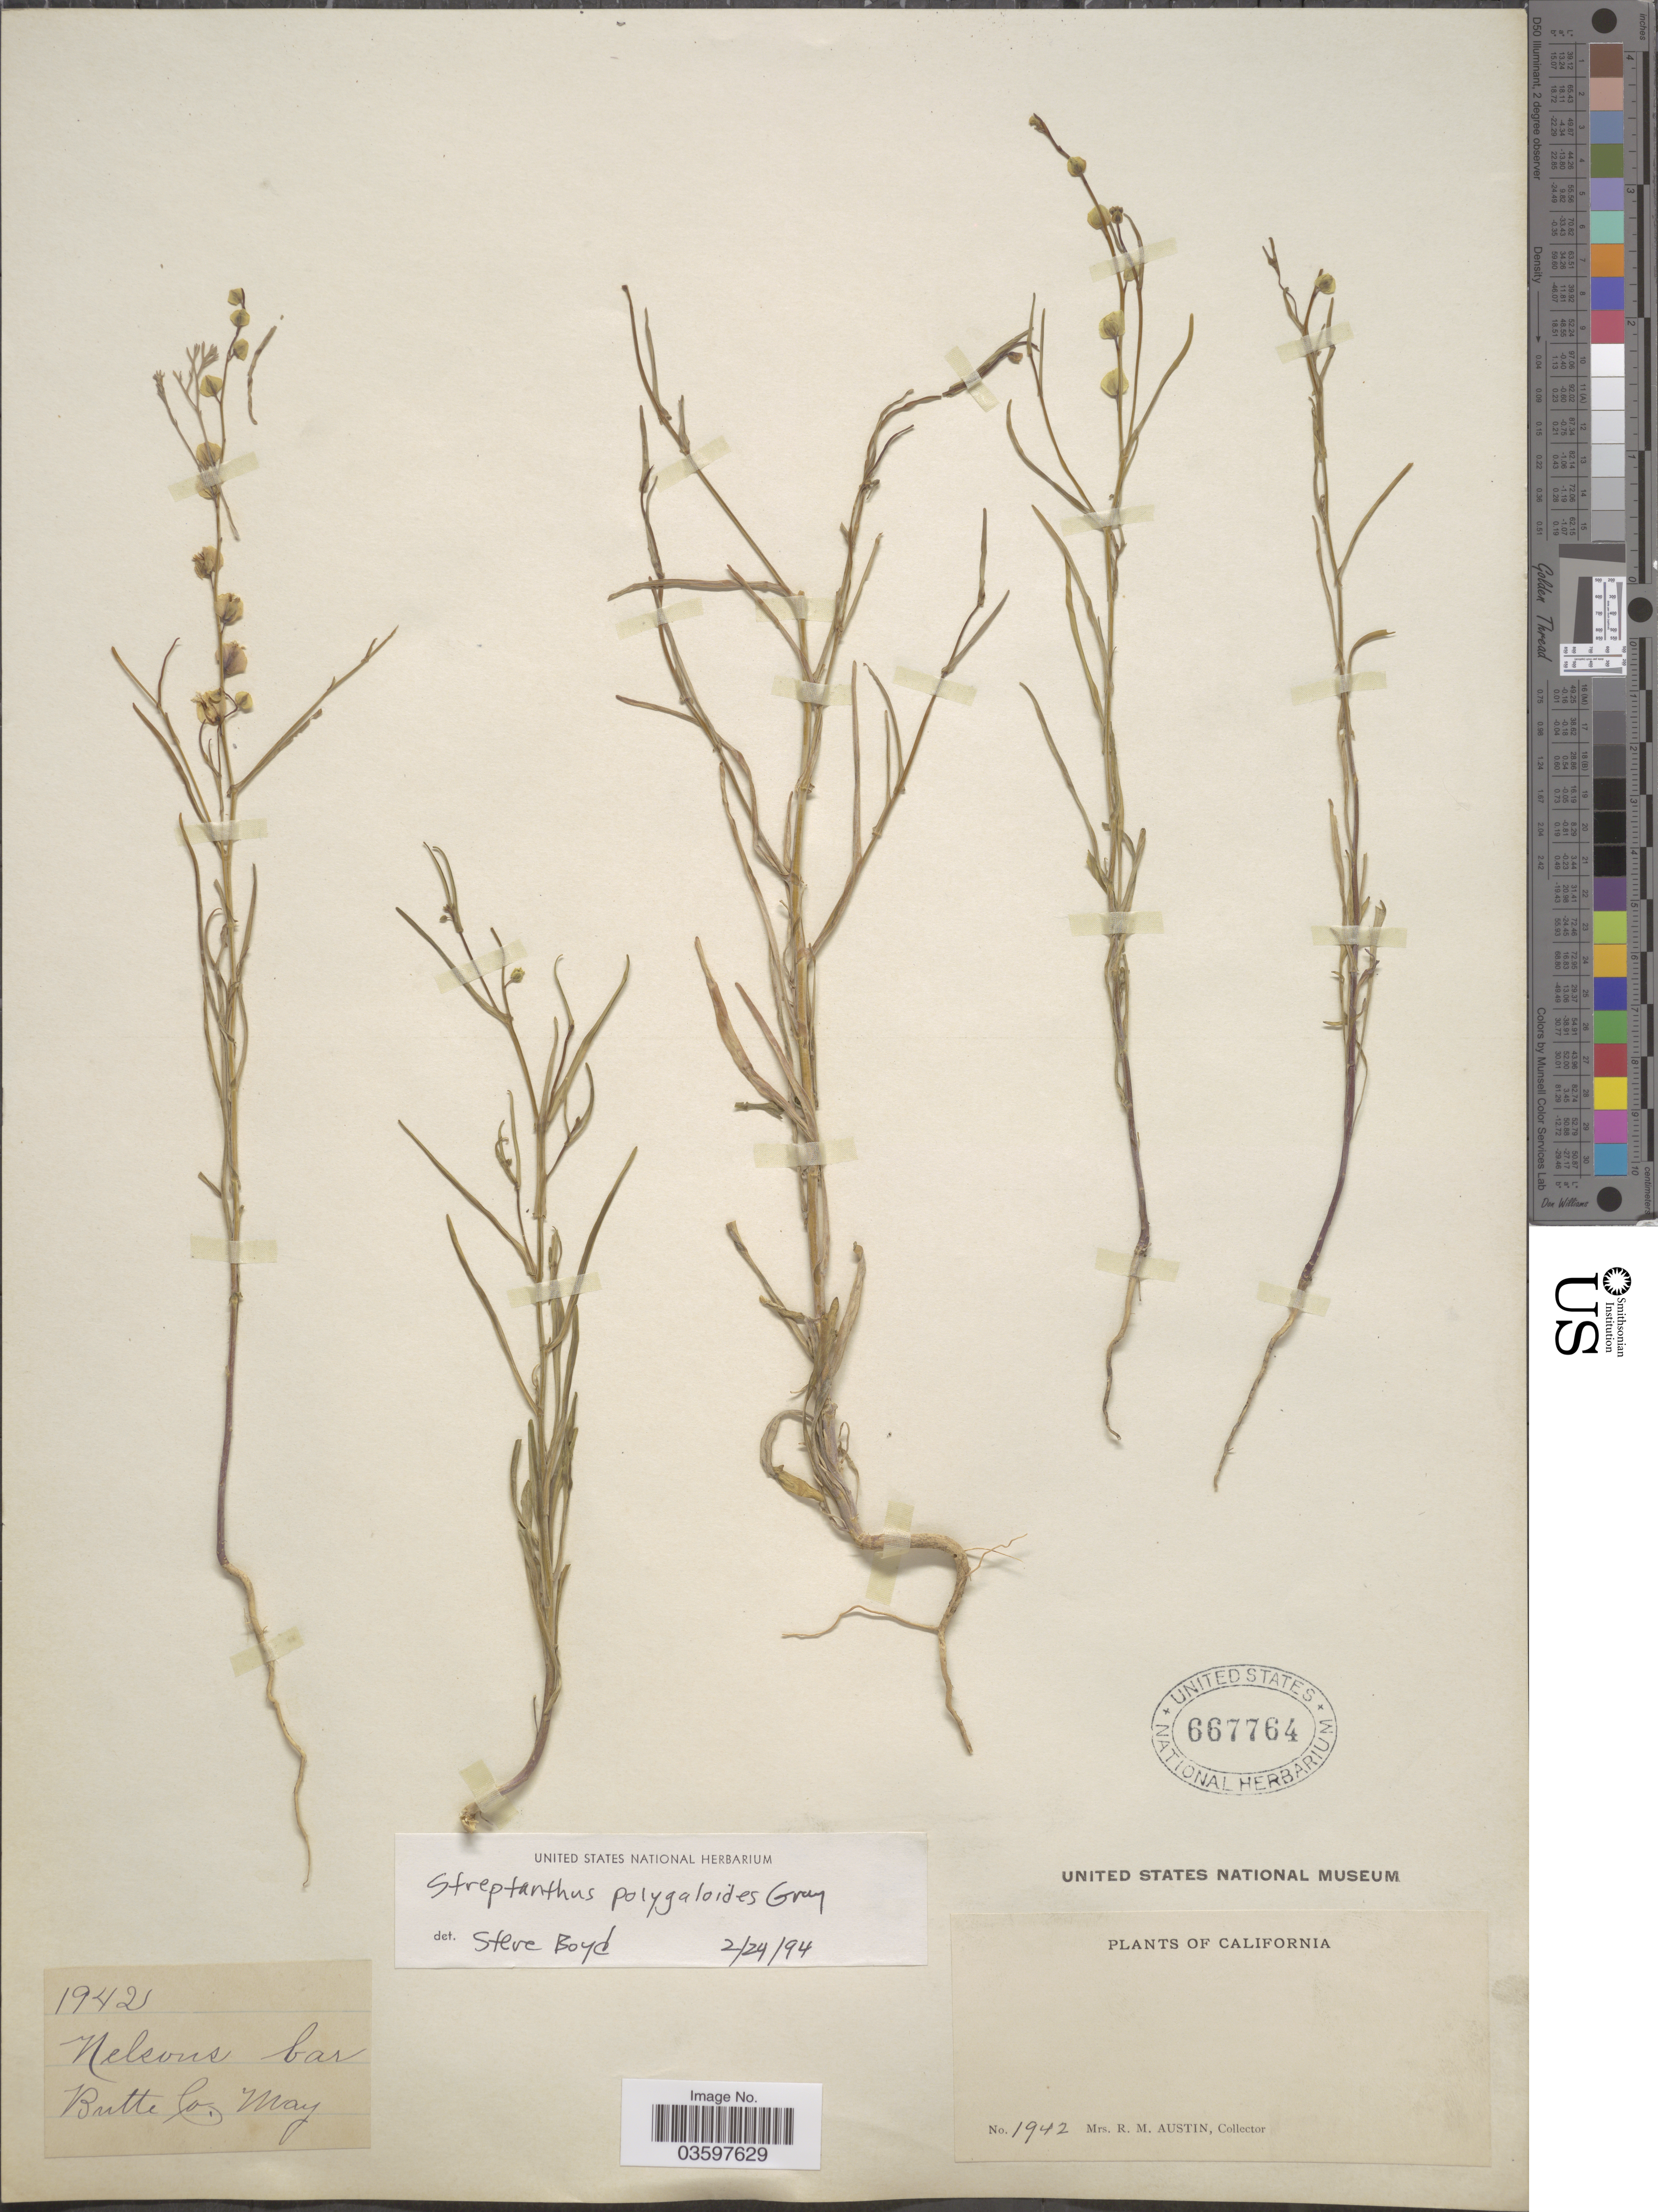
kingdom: Plantae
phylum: Tracheophyta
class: Magnoliopsida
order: Brassicales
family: Brassicaceae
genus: Streptanthus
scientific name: Streptanthus polygaloides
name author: A. Gray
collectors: R. Austin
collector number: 1942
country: United States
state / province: California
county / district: Butte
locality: Nelsons bar. Butte Co.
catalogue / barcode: US 667764